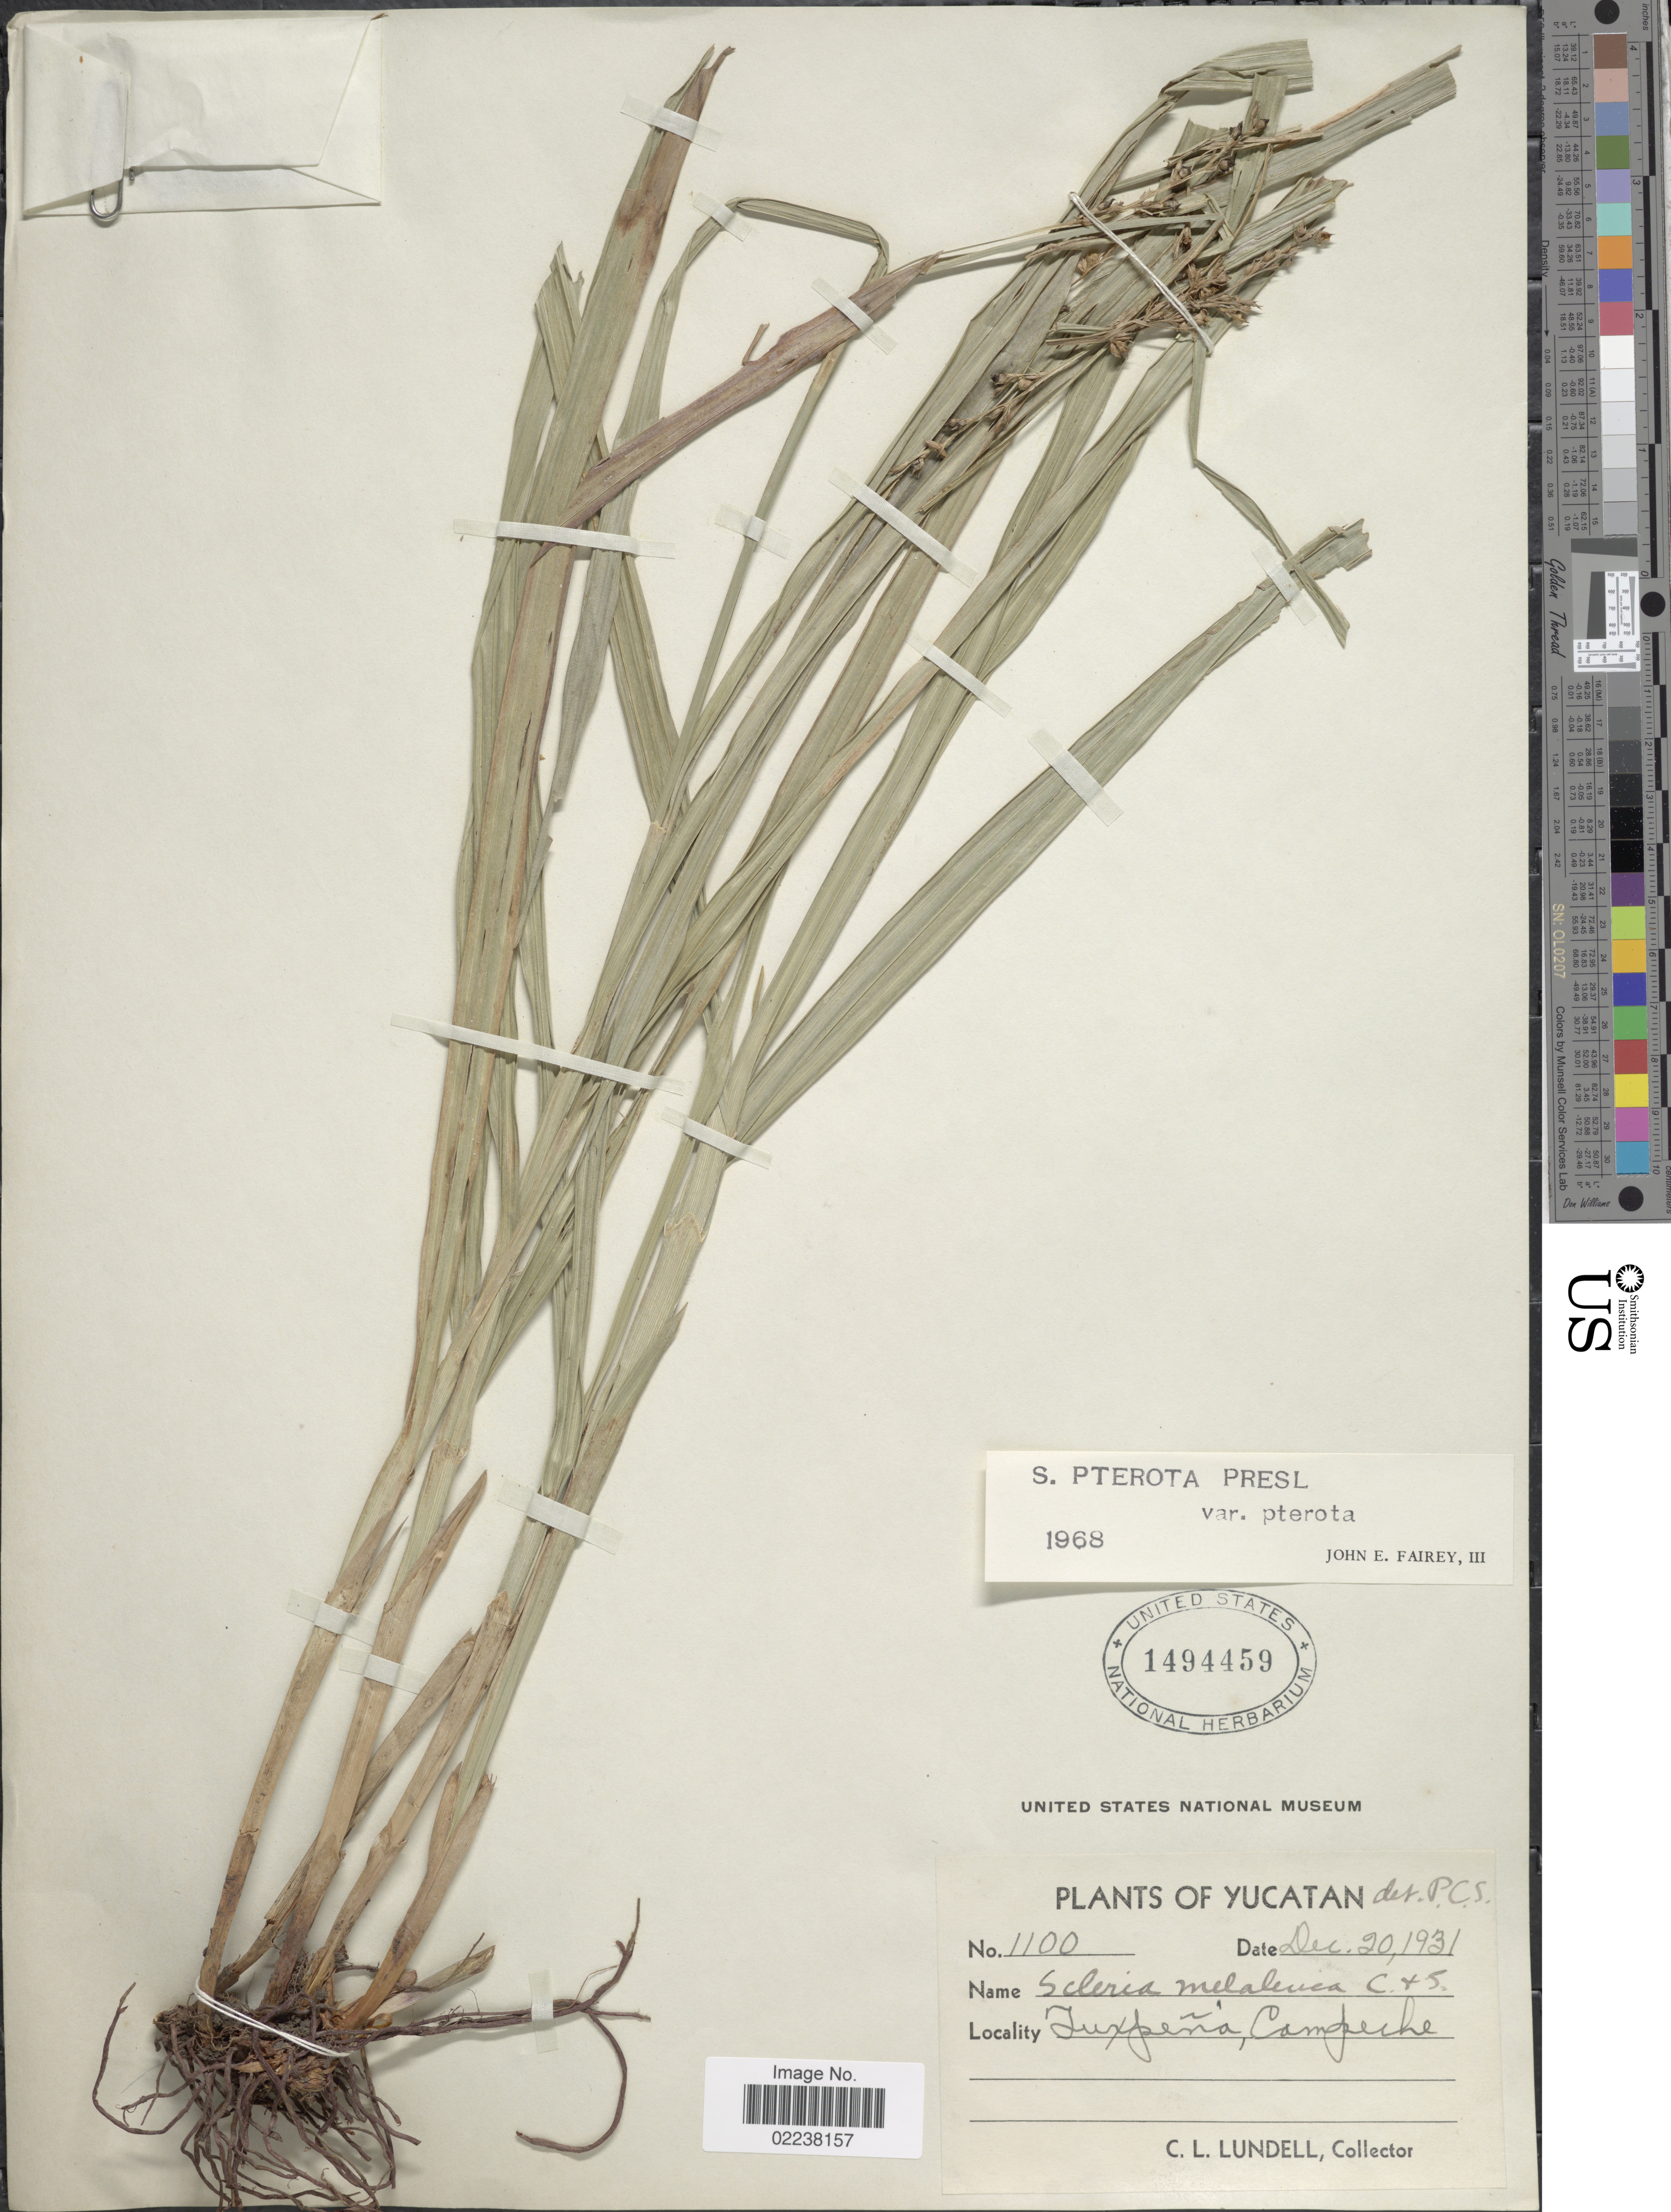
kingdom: Plantae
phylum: Tracheophyta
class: Liliopsida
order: Poales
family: Cyperaceae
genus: Scleria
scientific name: Scleria gaertneri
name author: Raddi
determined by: Strong, Mark T., (BOT), Smithsonian Institution - National Museum of Natural History (UNITED STATES)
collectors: C. L. Lundell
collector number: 1100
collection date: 1931-12-20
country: Mexico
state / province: Yucatán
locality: Tuxpena, Campeche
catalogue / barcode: US 1494459